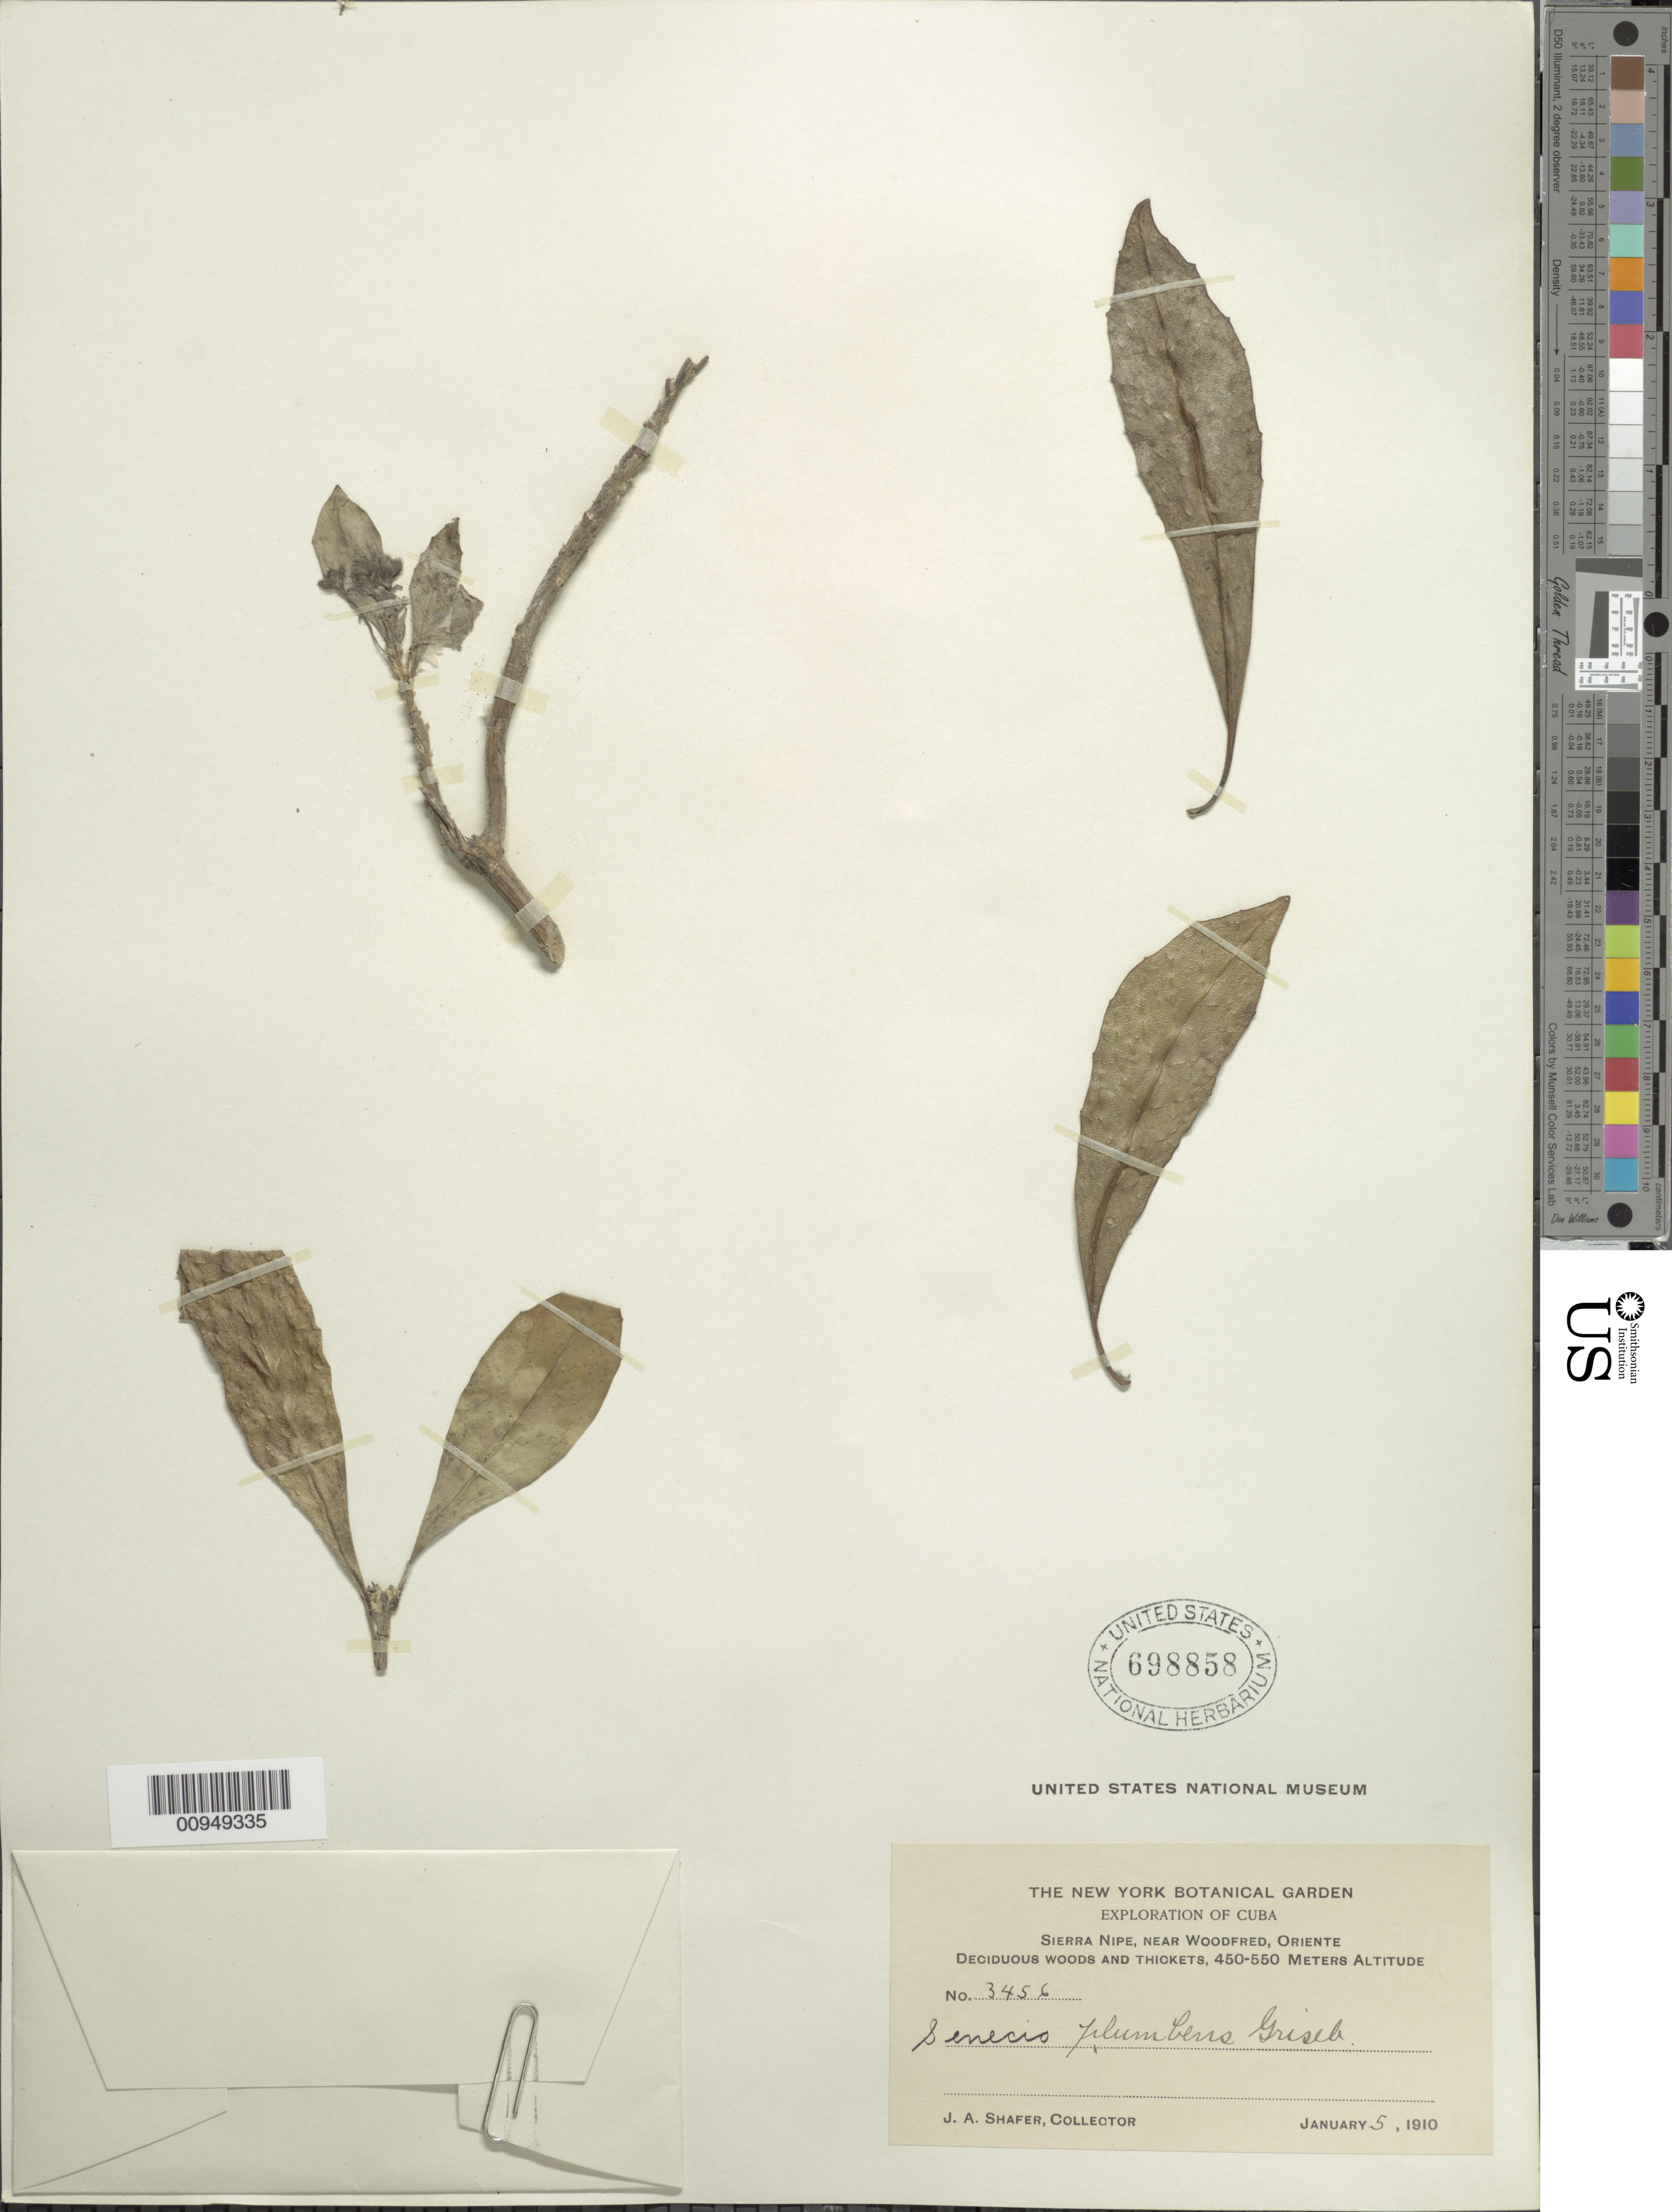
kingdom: Plantae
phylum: Tracheophyta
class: Magnoliopsida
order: Asterales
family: Asteraceae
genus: Senecio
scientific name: Senecio plumbeus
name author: Griseb.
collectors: J. A. Shafer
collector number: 3456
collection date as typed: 05 Jan 1910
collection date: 1910-01-05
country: Cuba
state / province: Holguín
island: Cuba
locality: Sierra Nipe, near Woodfred [Oriente]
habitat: Deciduous woods and thickets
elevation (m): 450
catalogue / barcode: US 698858